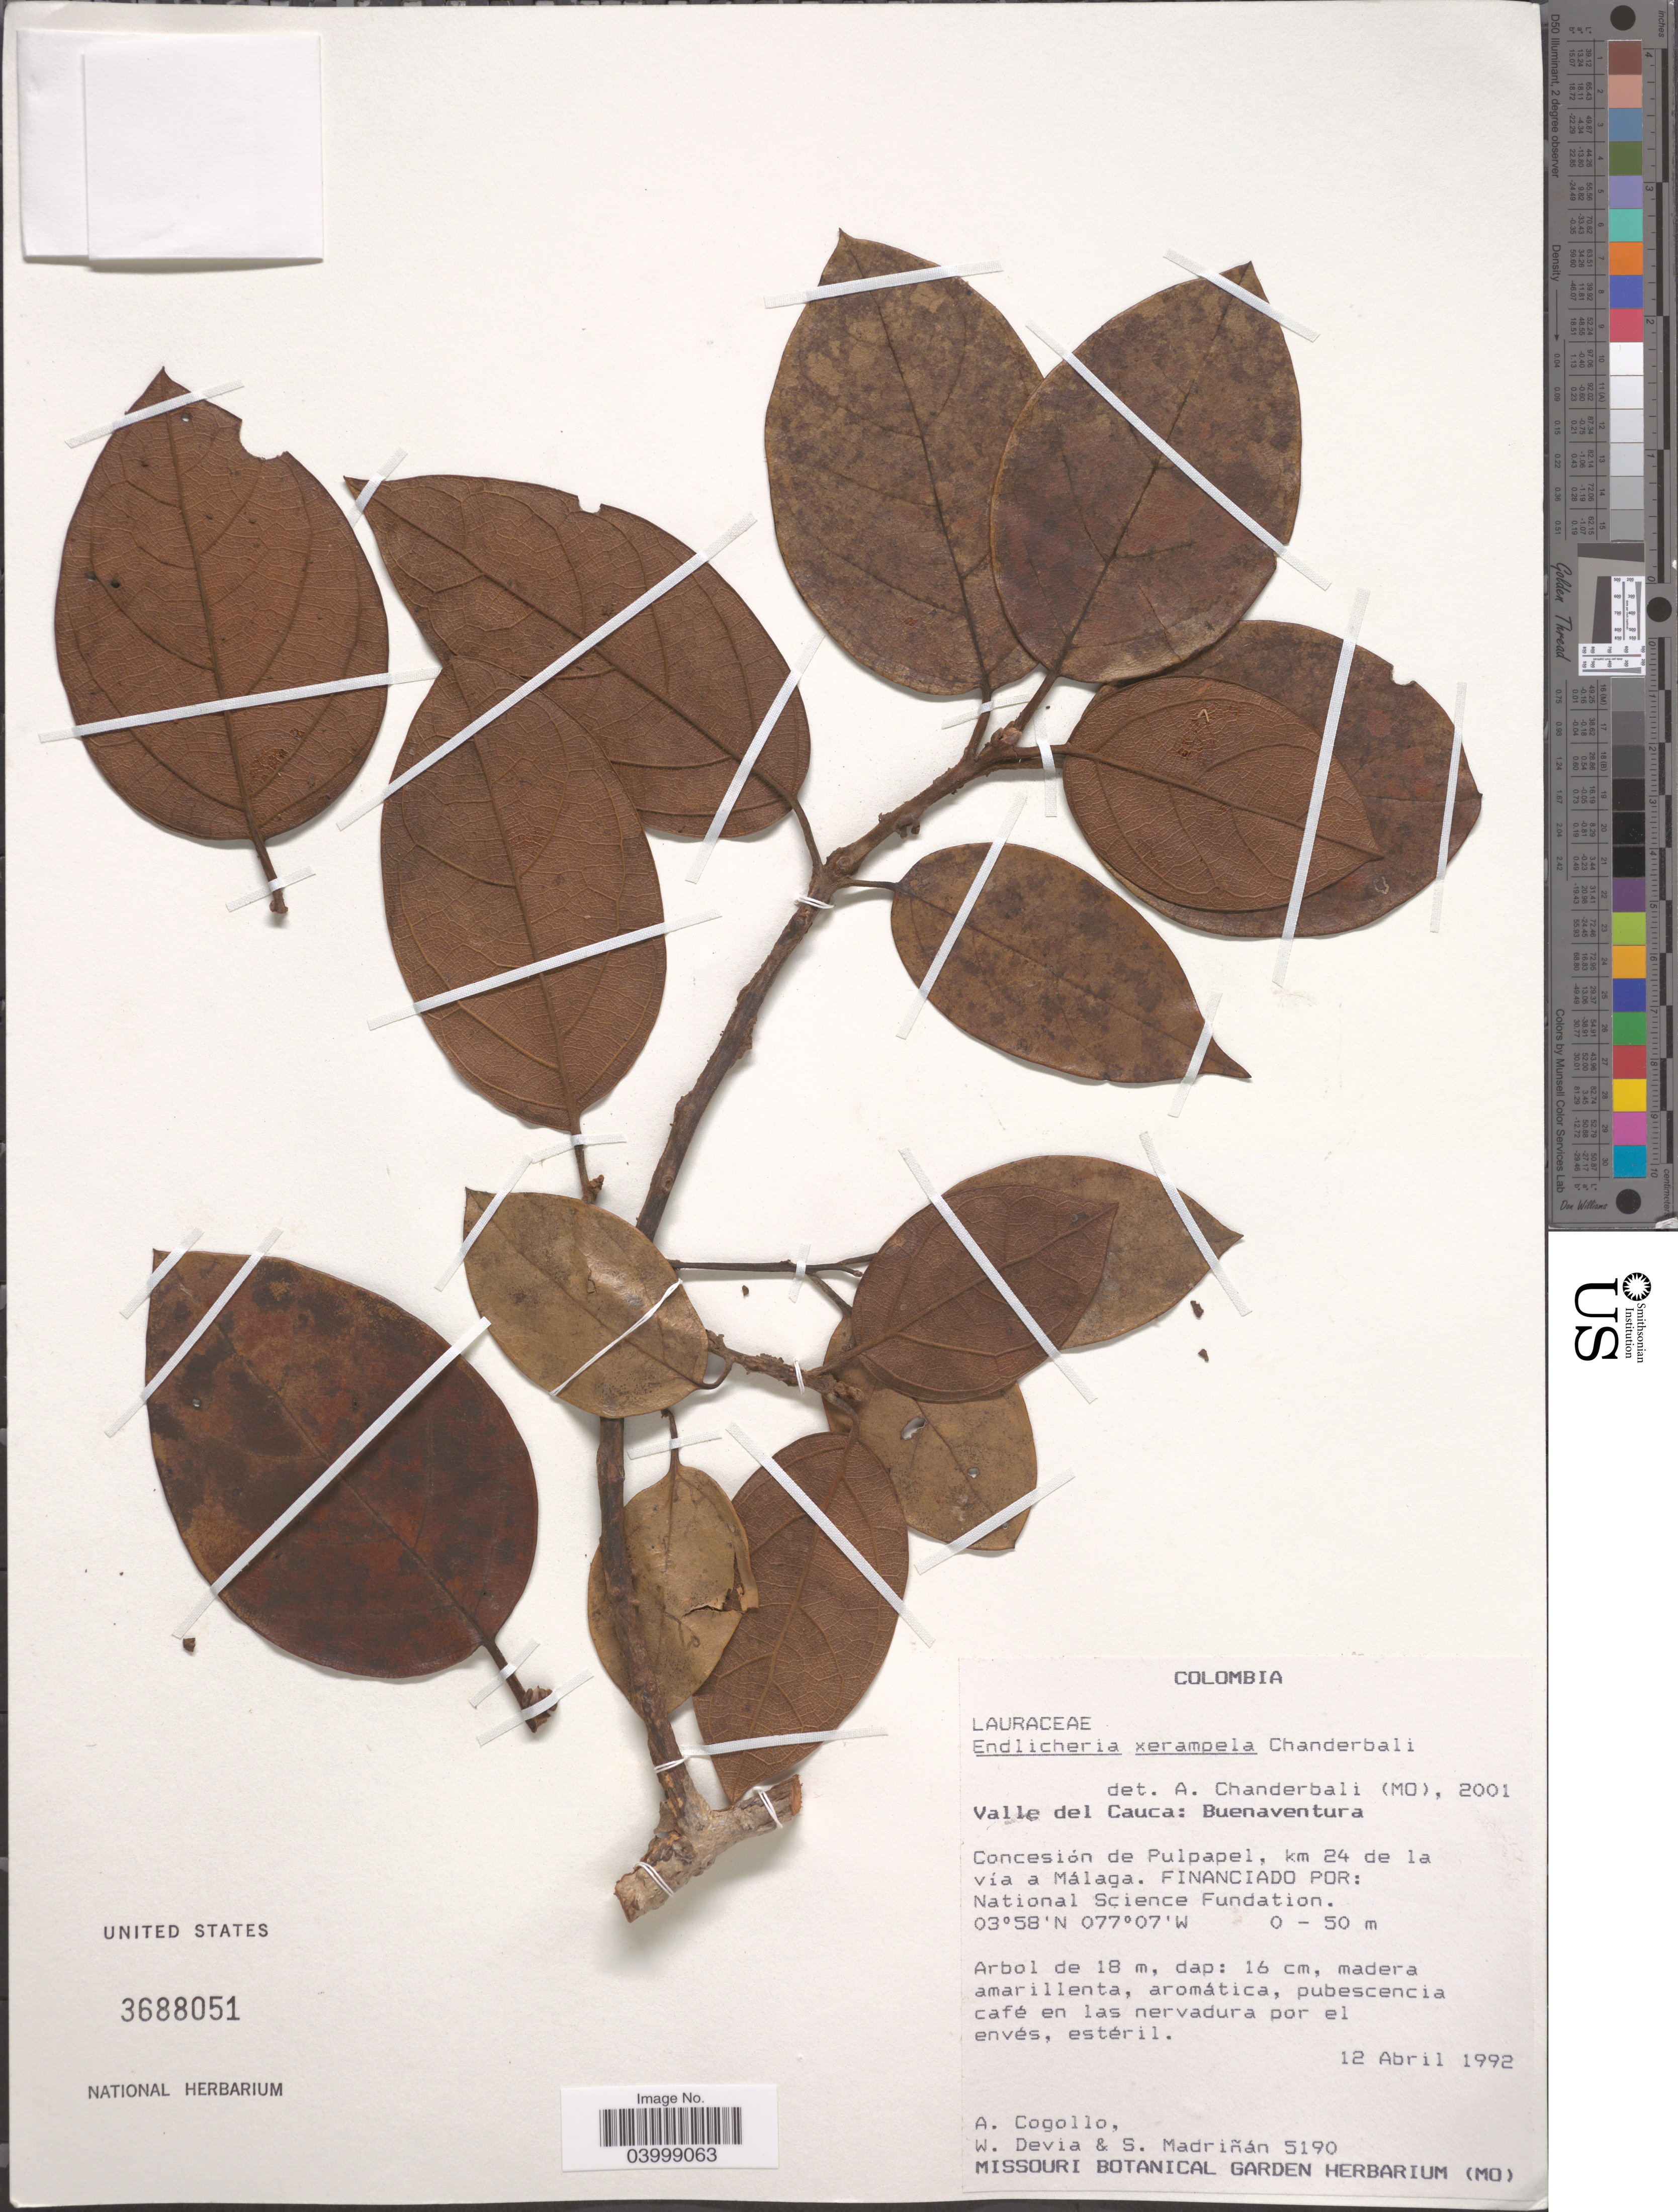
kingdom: Plantae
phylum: Tracheophyta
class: Magnoliopsida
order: Laurales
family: Lauraceae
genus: Endlicheria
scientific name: Endlicheria xerampela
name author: Chanderb.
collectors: A. Cogollo, W. Devia & S. Madriñán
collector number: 5190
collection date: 1992-04-12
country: Colombia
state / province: Valle del Cauca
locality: Buenaventura. Concesión de Pulpapel, km 24 de la vía a Málaga. Financiado por: National Science Fundation.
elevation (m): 0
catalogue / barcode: US 3688051